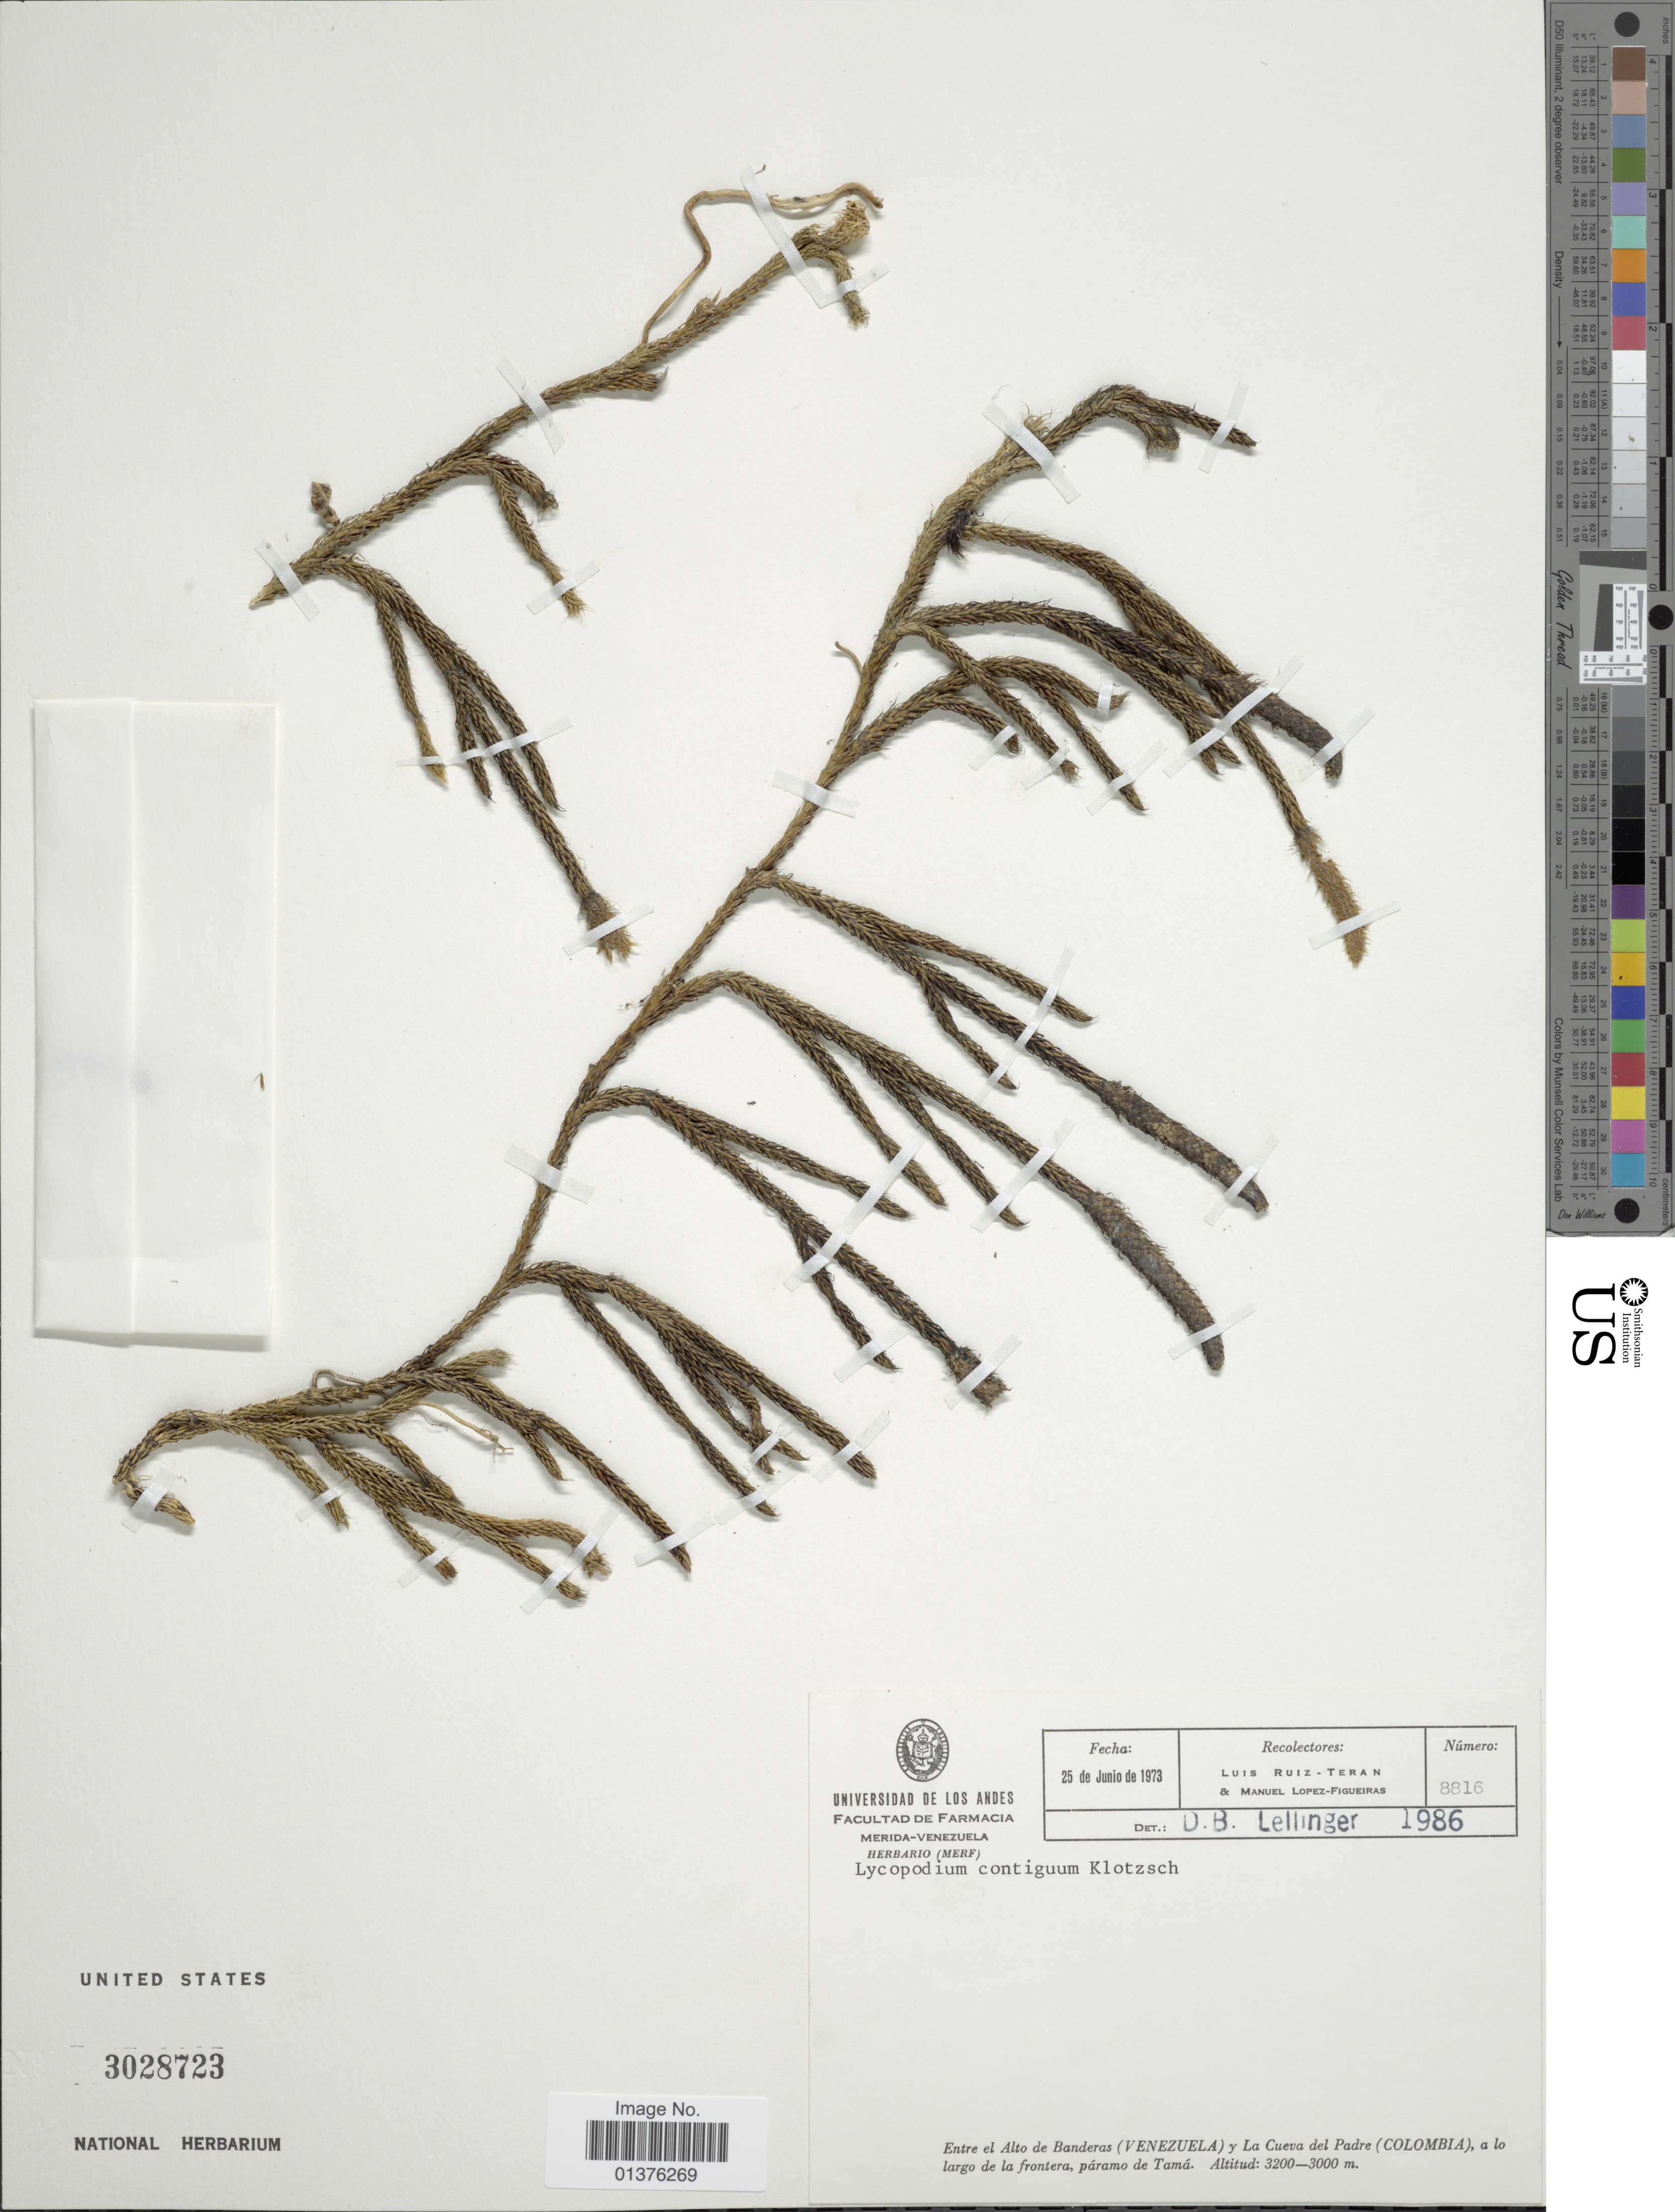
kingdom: Plantae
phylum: Tracheophyta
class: Lycopodiopsida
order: Lycopodiales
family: Lycopodiaceae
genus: Lycopodium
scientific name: Lycopodium clavatum subsp. contiguum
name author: (Klotzsch) B. Øllg.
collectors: L. E. Ruíz-Terán & M. López Figueiras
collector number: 8816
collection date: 1973-01-25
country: Venezuela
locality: Entre el Alto de Banderas(Venezuela) y la Cueva del Padre(Colombia), a lo largo de la frontera, páramo de Tamá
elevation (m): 3000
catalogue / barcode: US 3028723